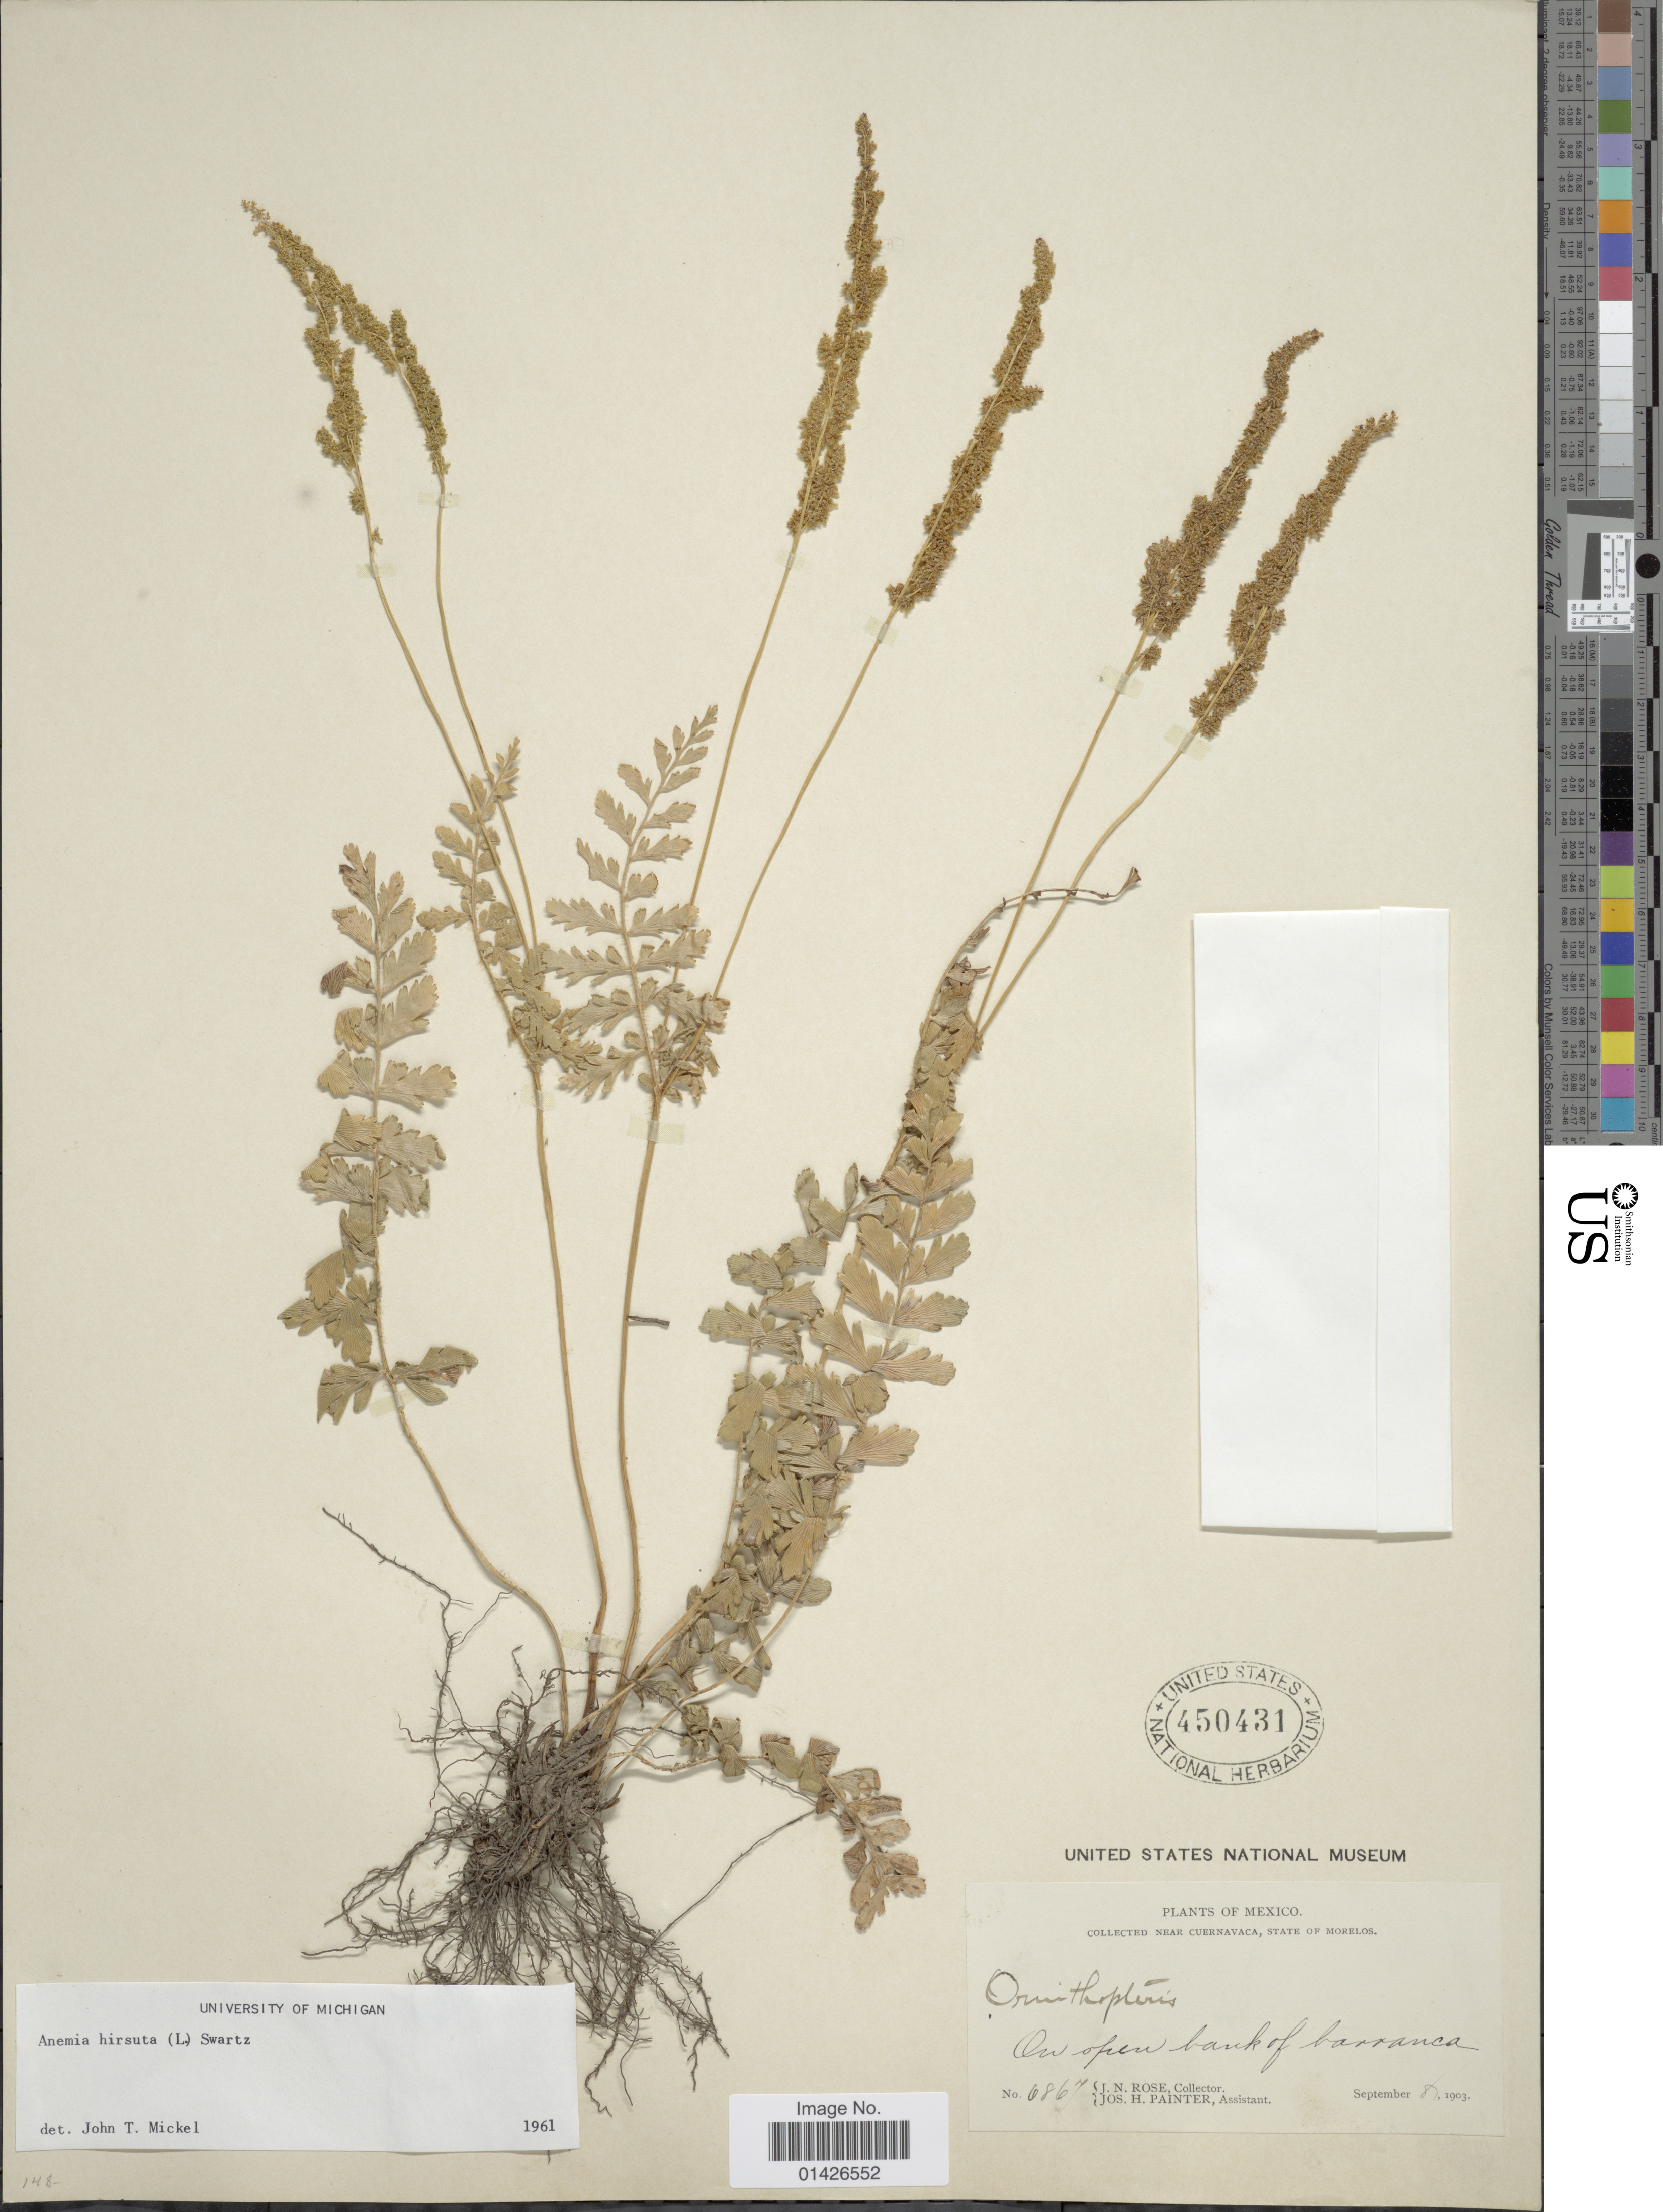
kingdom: Plantae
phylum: Tracheophyta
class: Polypodiopsida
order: Schizaeales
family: Anemiaceae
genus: Anemia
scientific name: Anemia hirsuta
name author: (L.) Sw.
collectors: J. N. Rose & J. H. Painter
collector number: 6867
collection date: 1903-09-06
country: Mexico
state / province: Morelos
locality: Near Cuernavaca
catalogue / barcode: US 450431